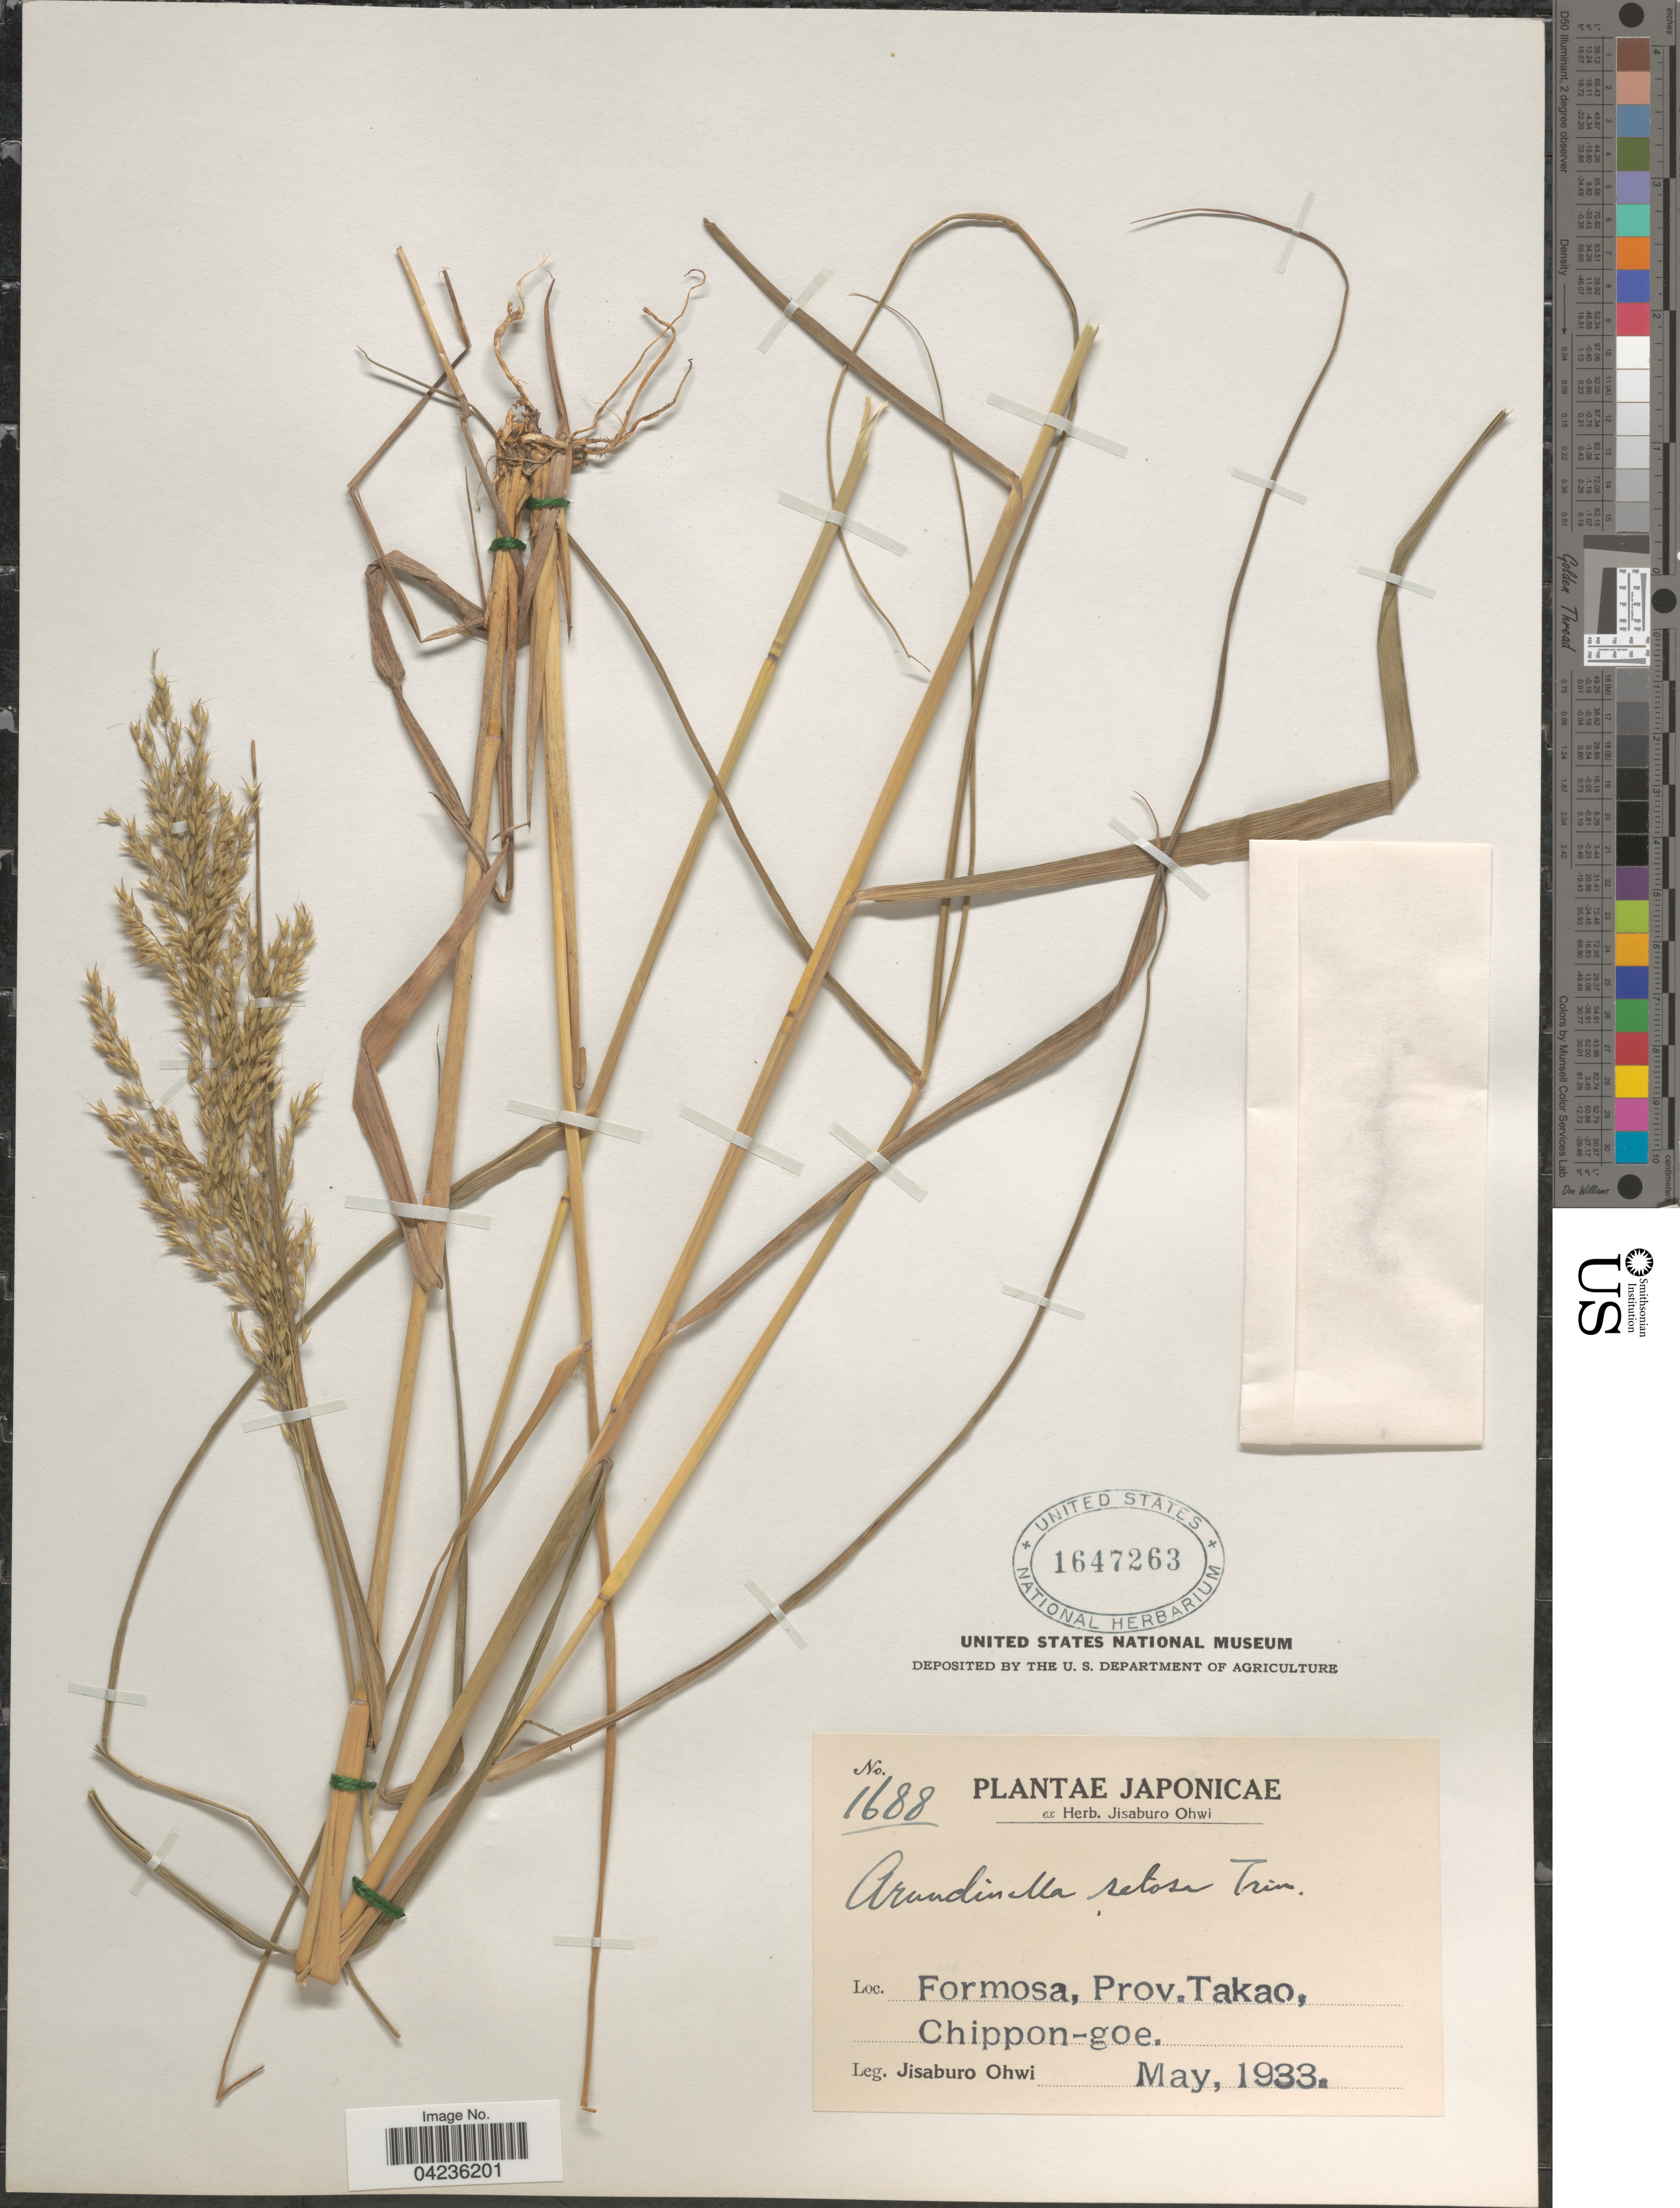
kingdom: Plantae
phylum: Tracheophyta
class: Liliopsida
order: Poales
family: Poaceae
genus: Arundinella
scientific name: Arundinella setosa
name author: Trin.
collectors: J. Ohwi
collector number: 1688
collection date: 1933-05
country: Japan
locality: Formosa, Prov. Takao, Chippon-goe.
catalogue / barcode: US 1647263